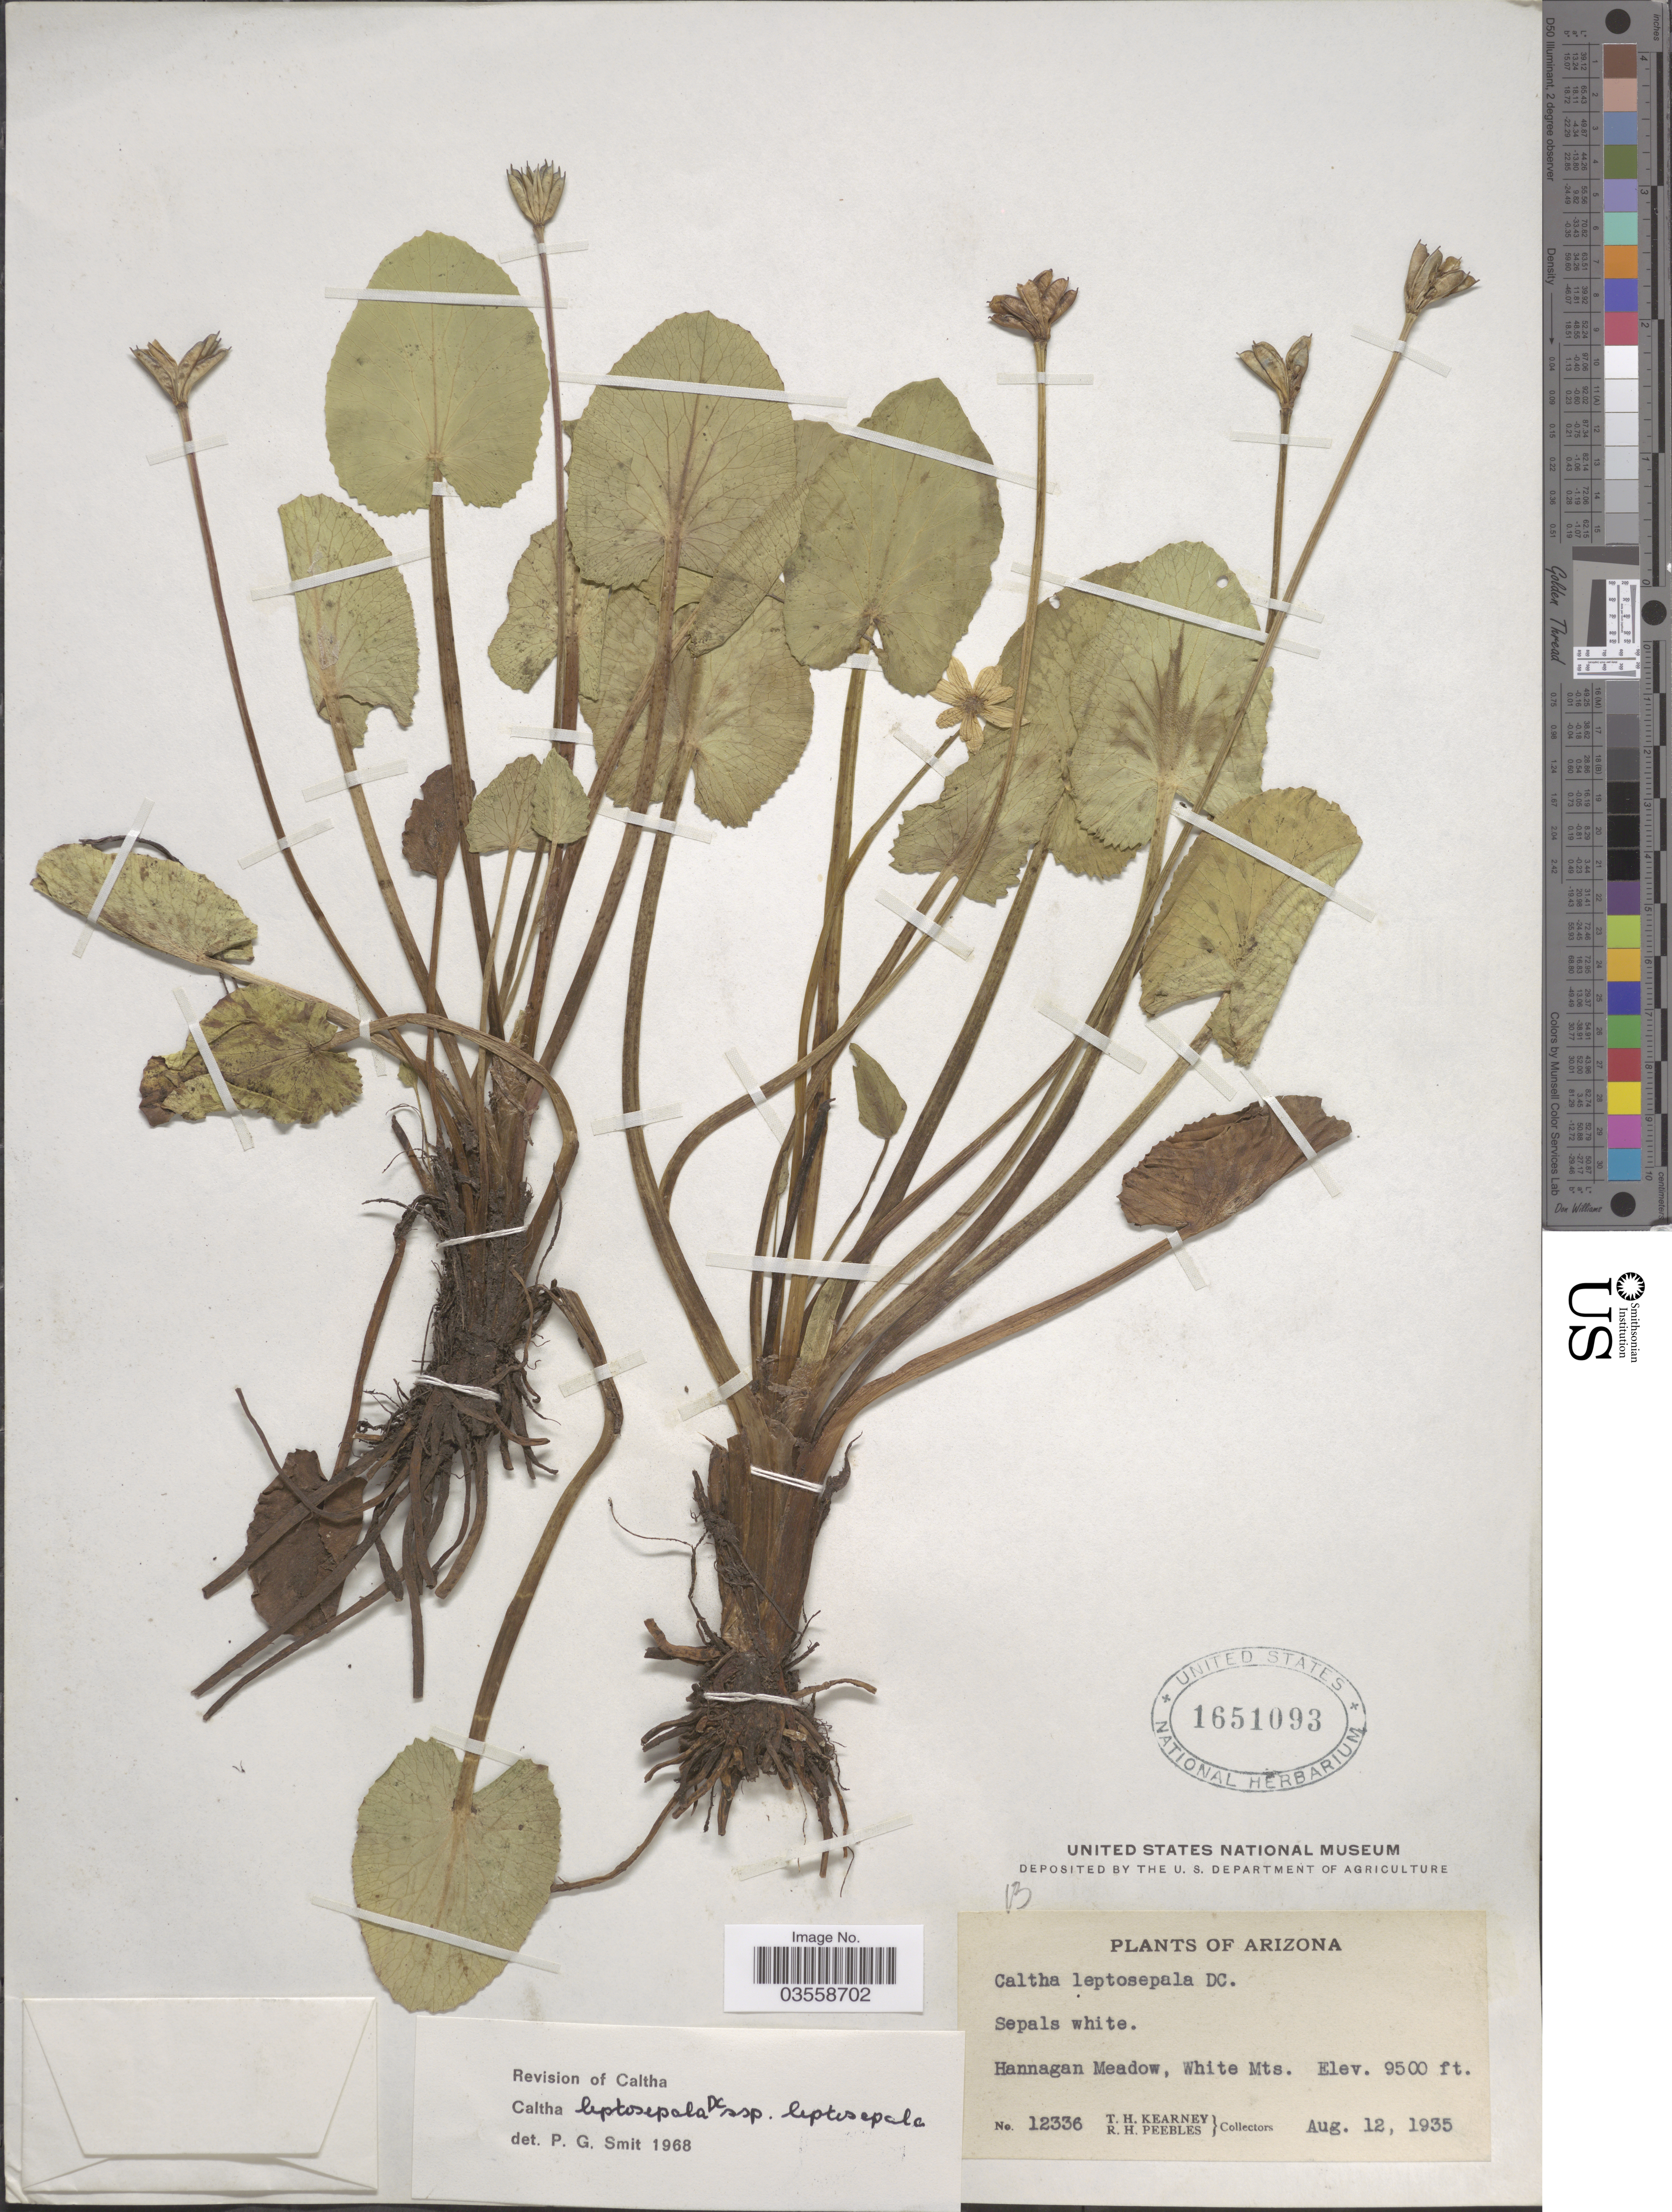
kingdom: Plantae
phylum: Tracheophyta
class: Magnoliopsida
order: Ranunculales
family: Ranunculaceae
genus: Caltha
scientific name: Caltha leptosepala subsp. leptosepala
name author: DC.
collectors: T. H. Kearney & R. H. Peebles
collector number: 12336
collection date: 1935-08-12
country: United States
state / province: Arizona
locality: Hannagan Meadow, White Mts.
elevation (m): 2896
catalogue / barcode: US 1651093